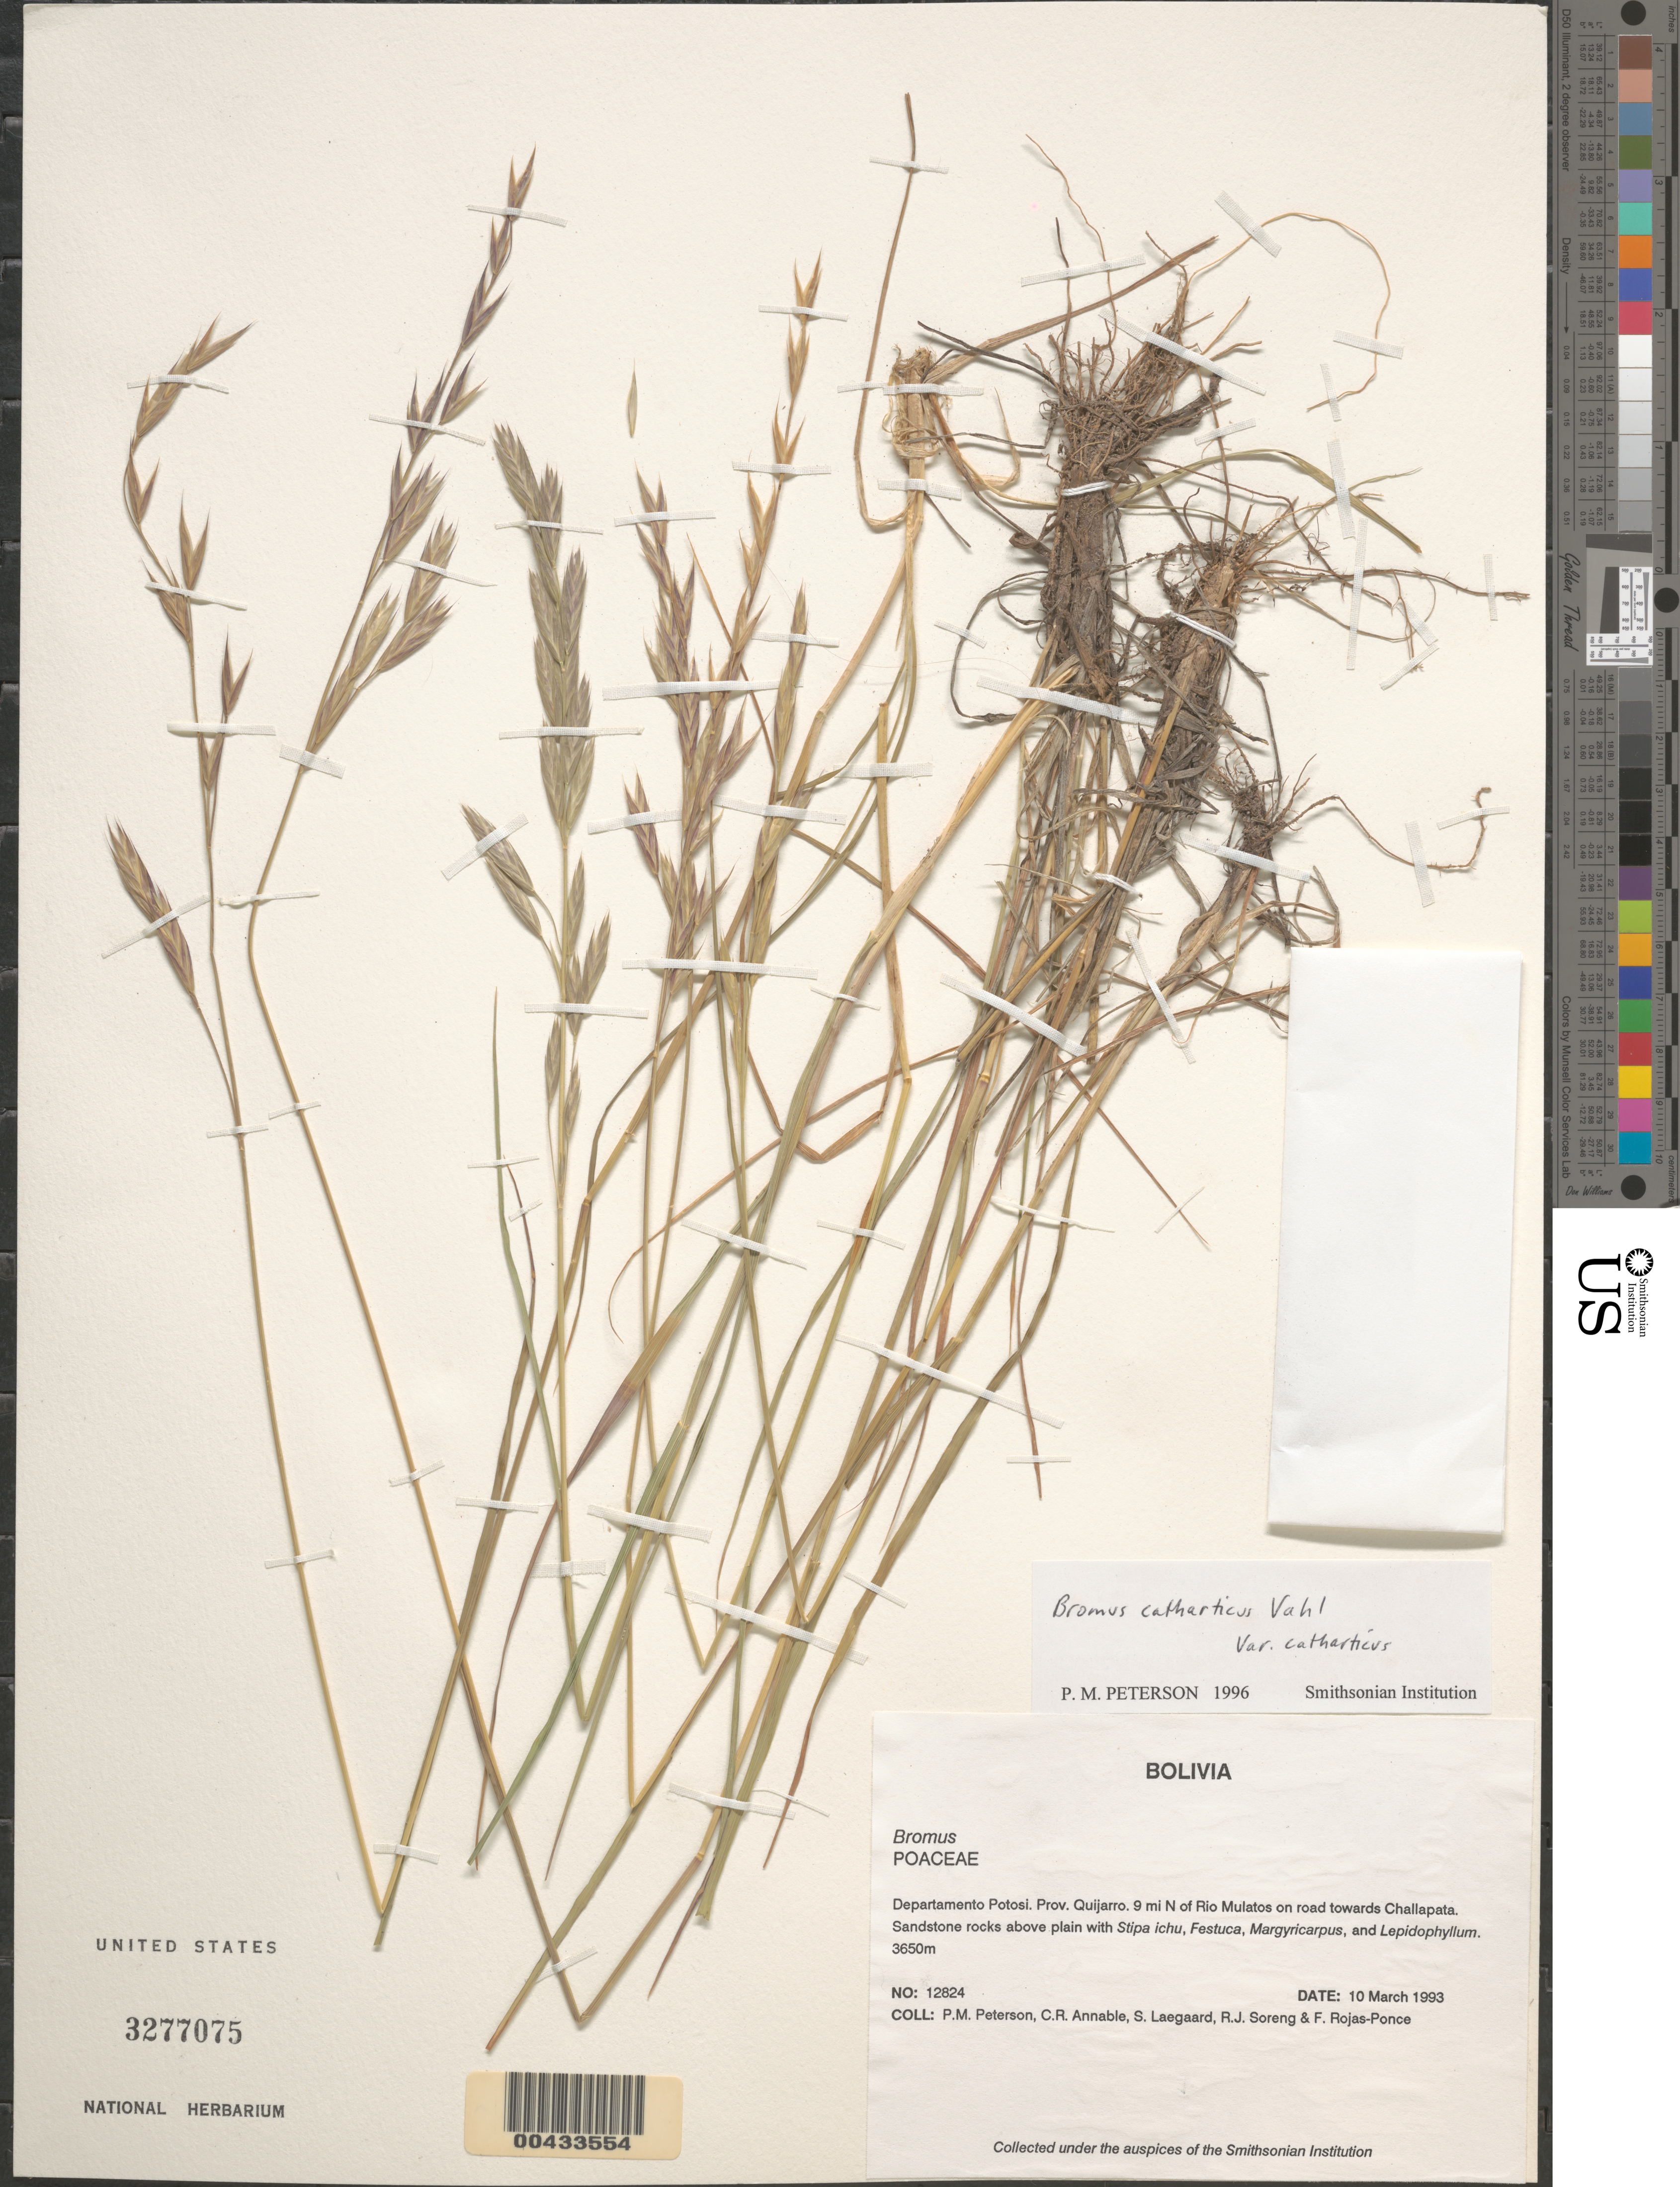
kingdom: Plantae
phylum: Tracheophyta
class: Liliopsida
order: Poales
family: Poaceae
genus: Bromus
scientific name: Bromus sp.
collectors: P. M. Peterson, C. R. Annable, S. Lægaard, R. J. Soreng & F. Rojas-Ponce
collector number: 12824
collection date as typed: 10 Mar 1993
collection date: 1993-03-10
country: Bolivia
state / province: Potosí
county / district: Quijarro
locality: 9 mi N of Rio Mulatos on road towards Challapata.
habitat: Sandstone rocks above plain with Stipa ichu, Festuca, Margyricarpus, and Lepidophyllum.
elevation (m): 3650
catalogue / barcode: US 3277075